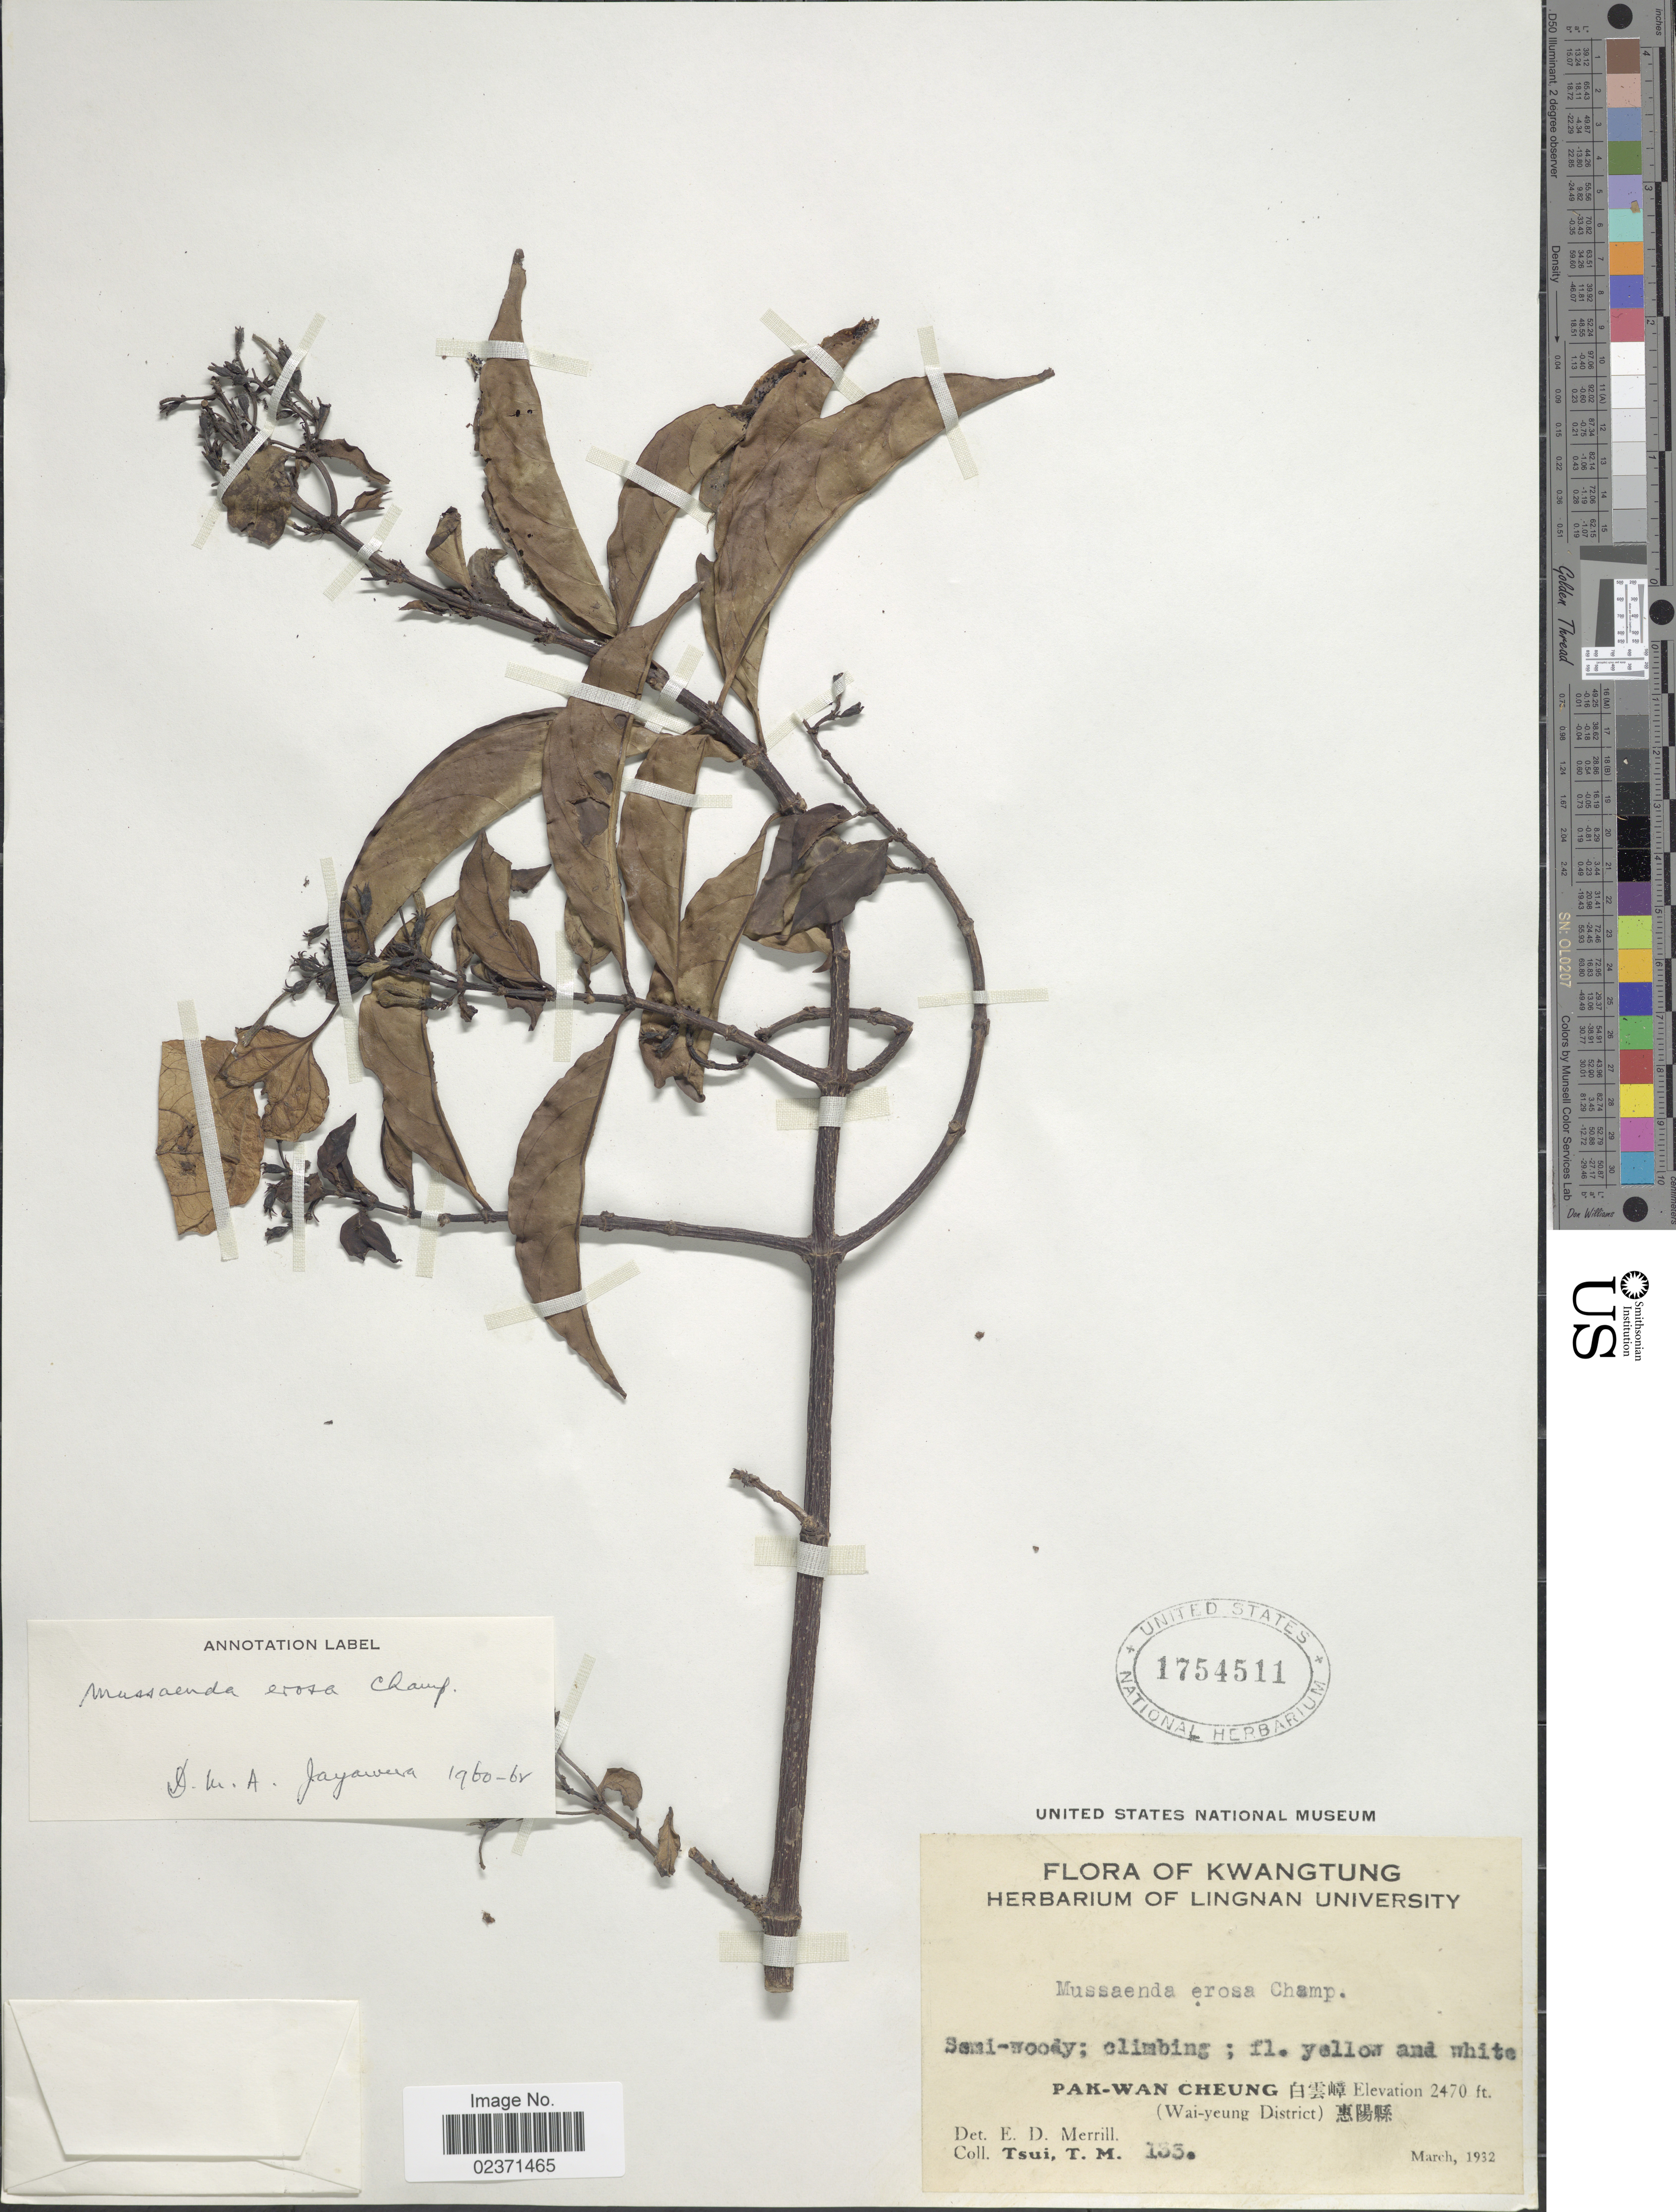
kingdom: Plantae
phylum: Tracheophyta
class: Magnoliopsida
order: Gentianales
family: Rubiaceae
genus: Mussaenda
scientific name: Mussaenda erosa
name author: Champ. ex Benth.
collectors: T. Tsui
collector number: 133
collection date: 1932-03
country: China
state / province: Guangdong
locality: Kwangtung. Pak-wan Cheung (Wai-yeung District)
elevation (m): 753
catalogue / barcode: US 1754511